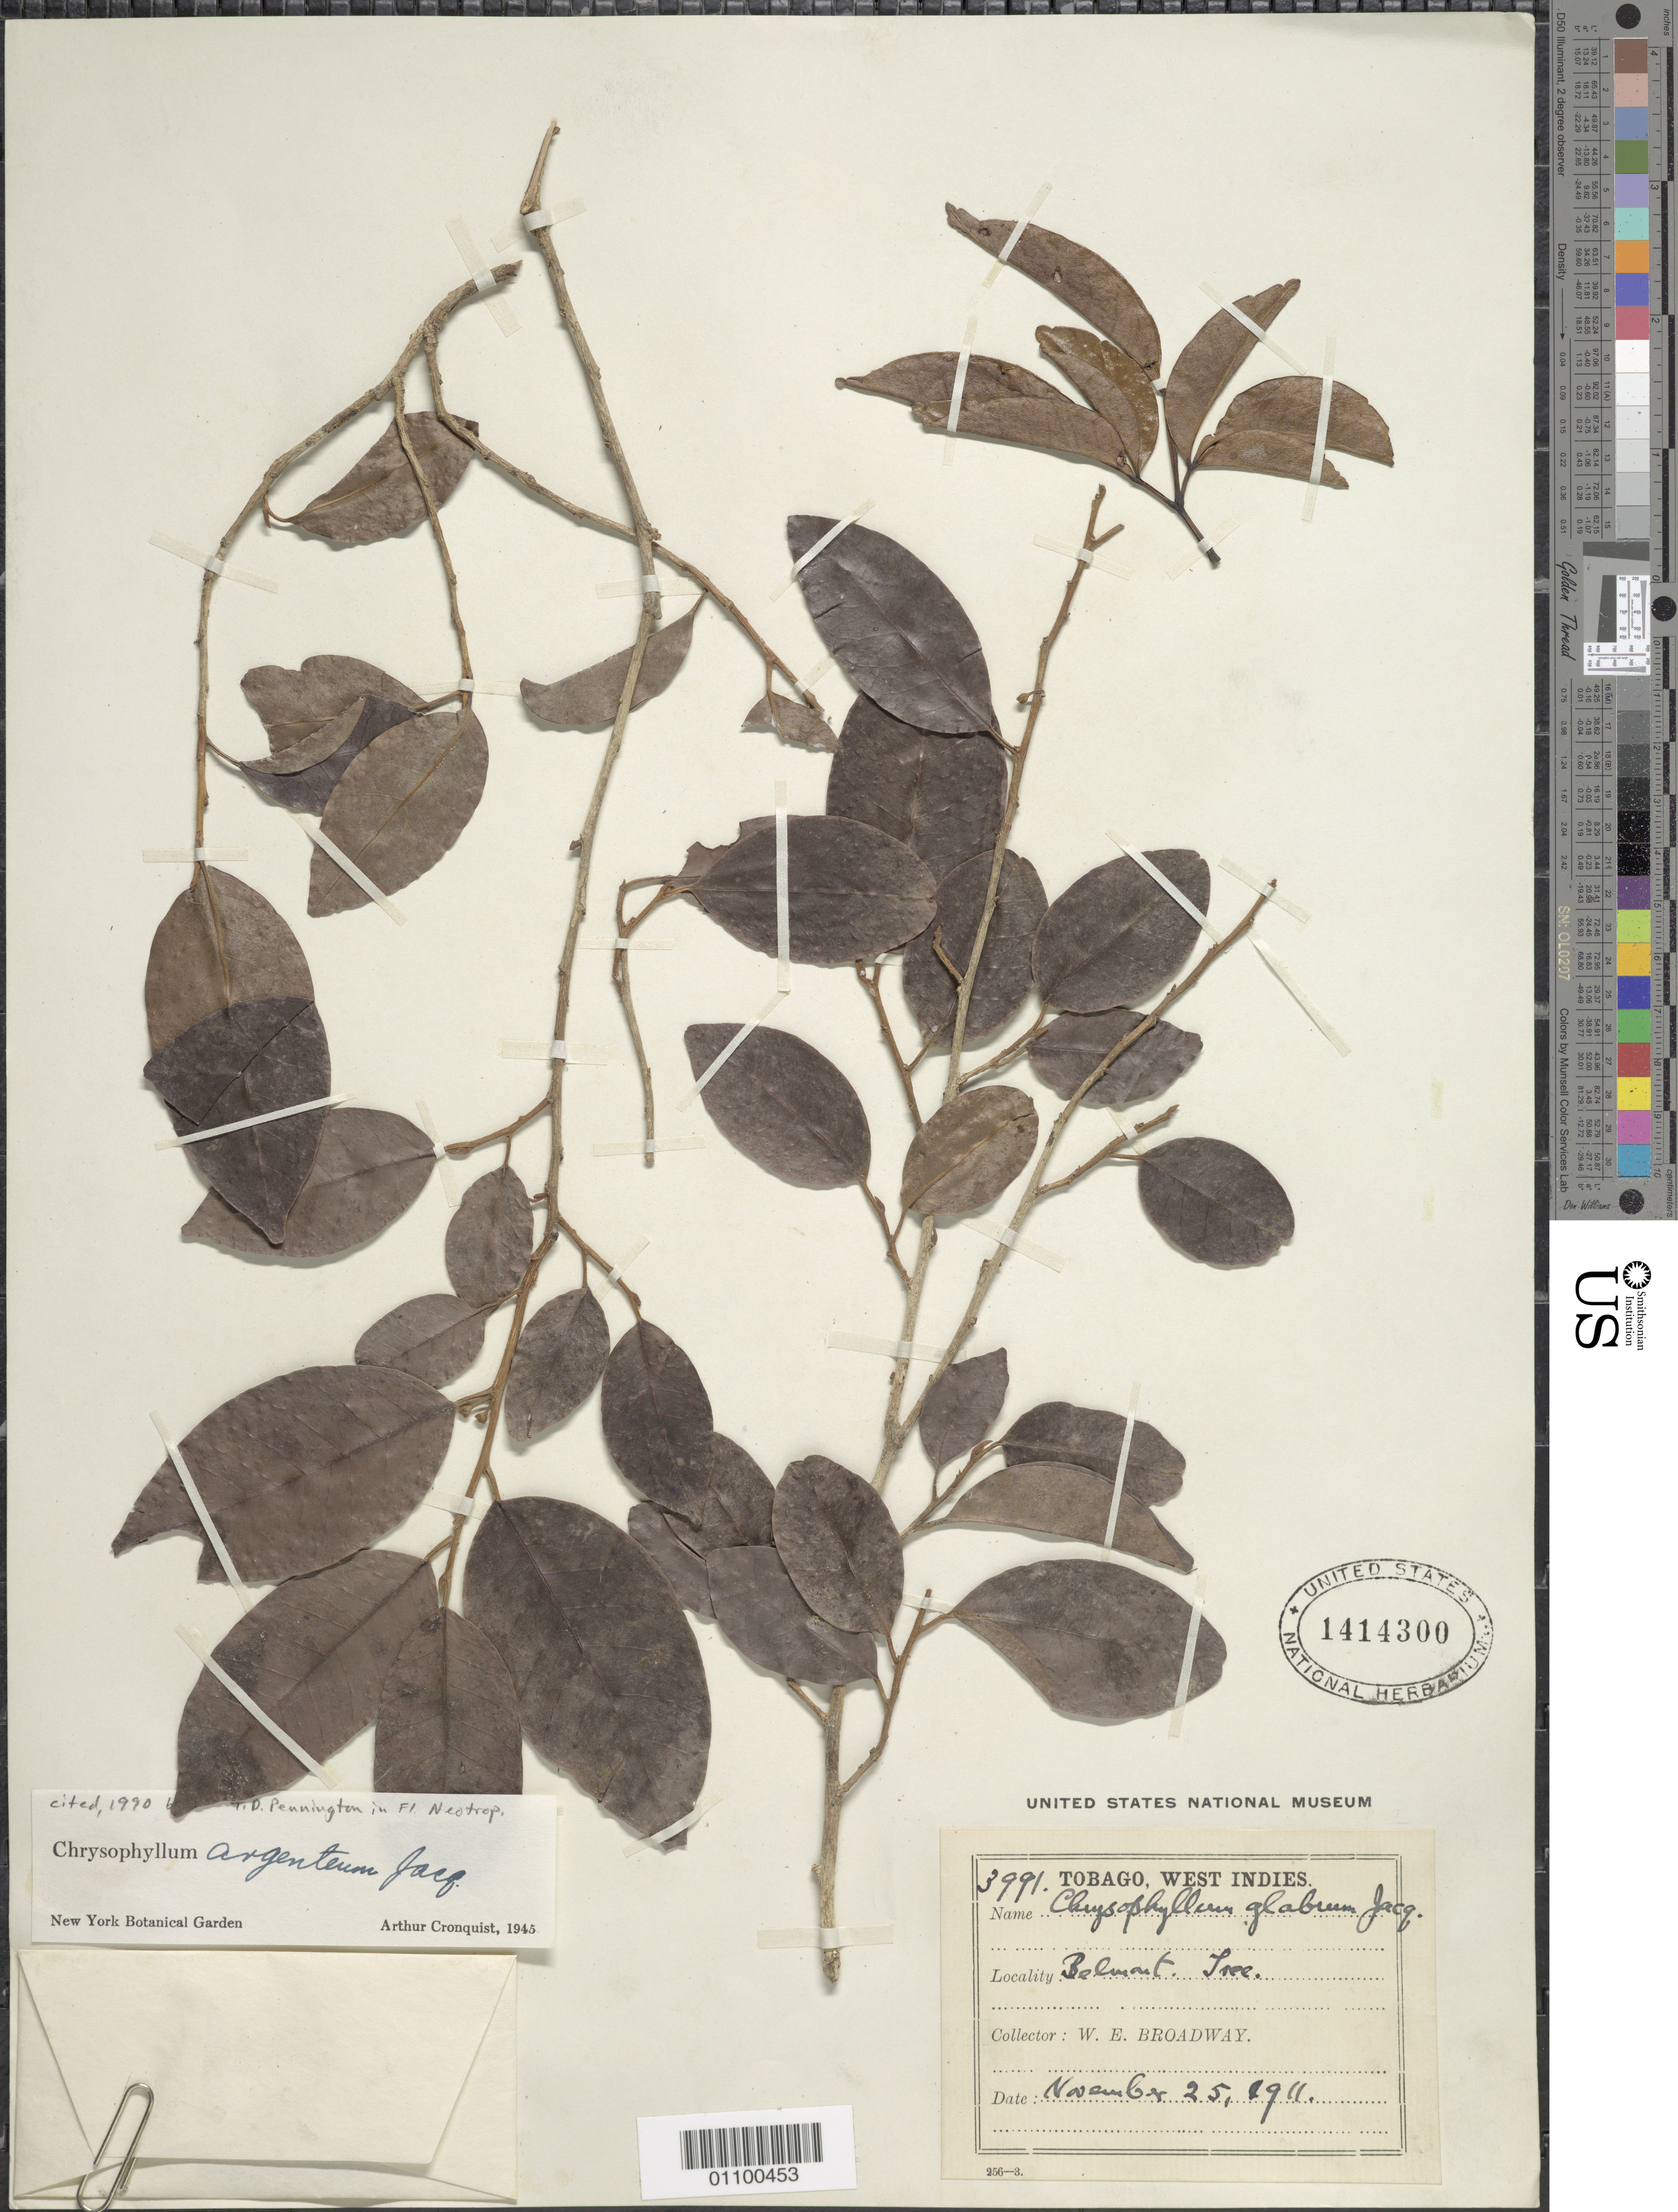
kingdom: Plantae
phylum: Tracheophyta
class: Magnoliopsida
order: Ericales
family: Sapotaceae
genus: Chrysophyllum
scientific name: Chrysophyllum argenteum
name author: Jacq.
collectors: W. E. Broadway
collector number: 3991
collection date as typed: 25 Nov 1911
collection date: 1911-11-25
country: Trinidad and Tobago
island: Tobago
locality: Belmont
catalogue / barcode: US 1414300